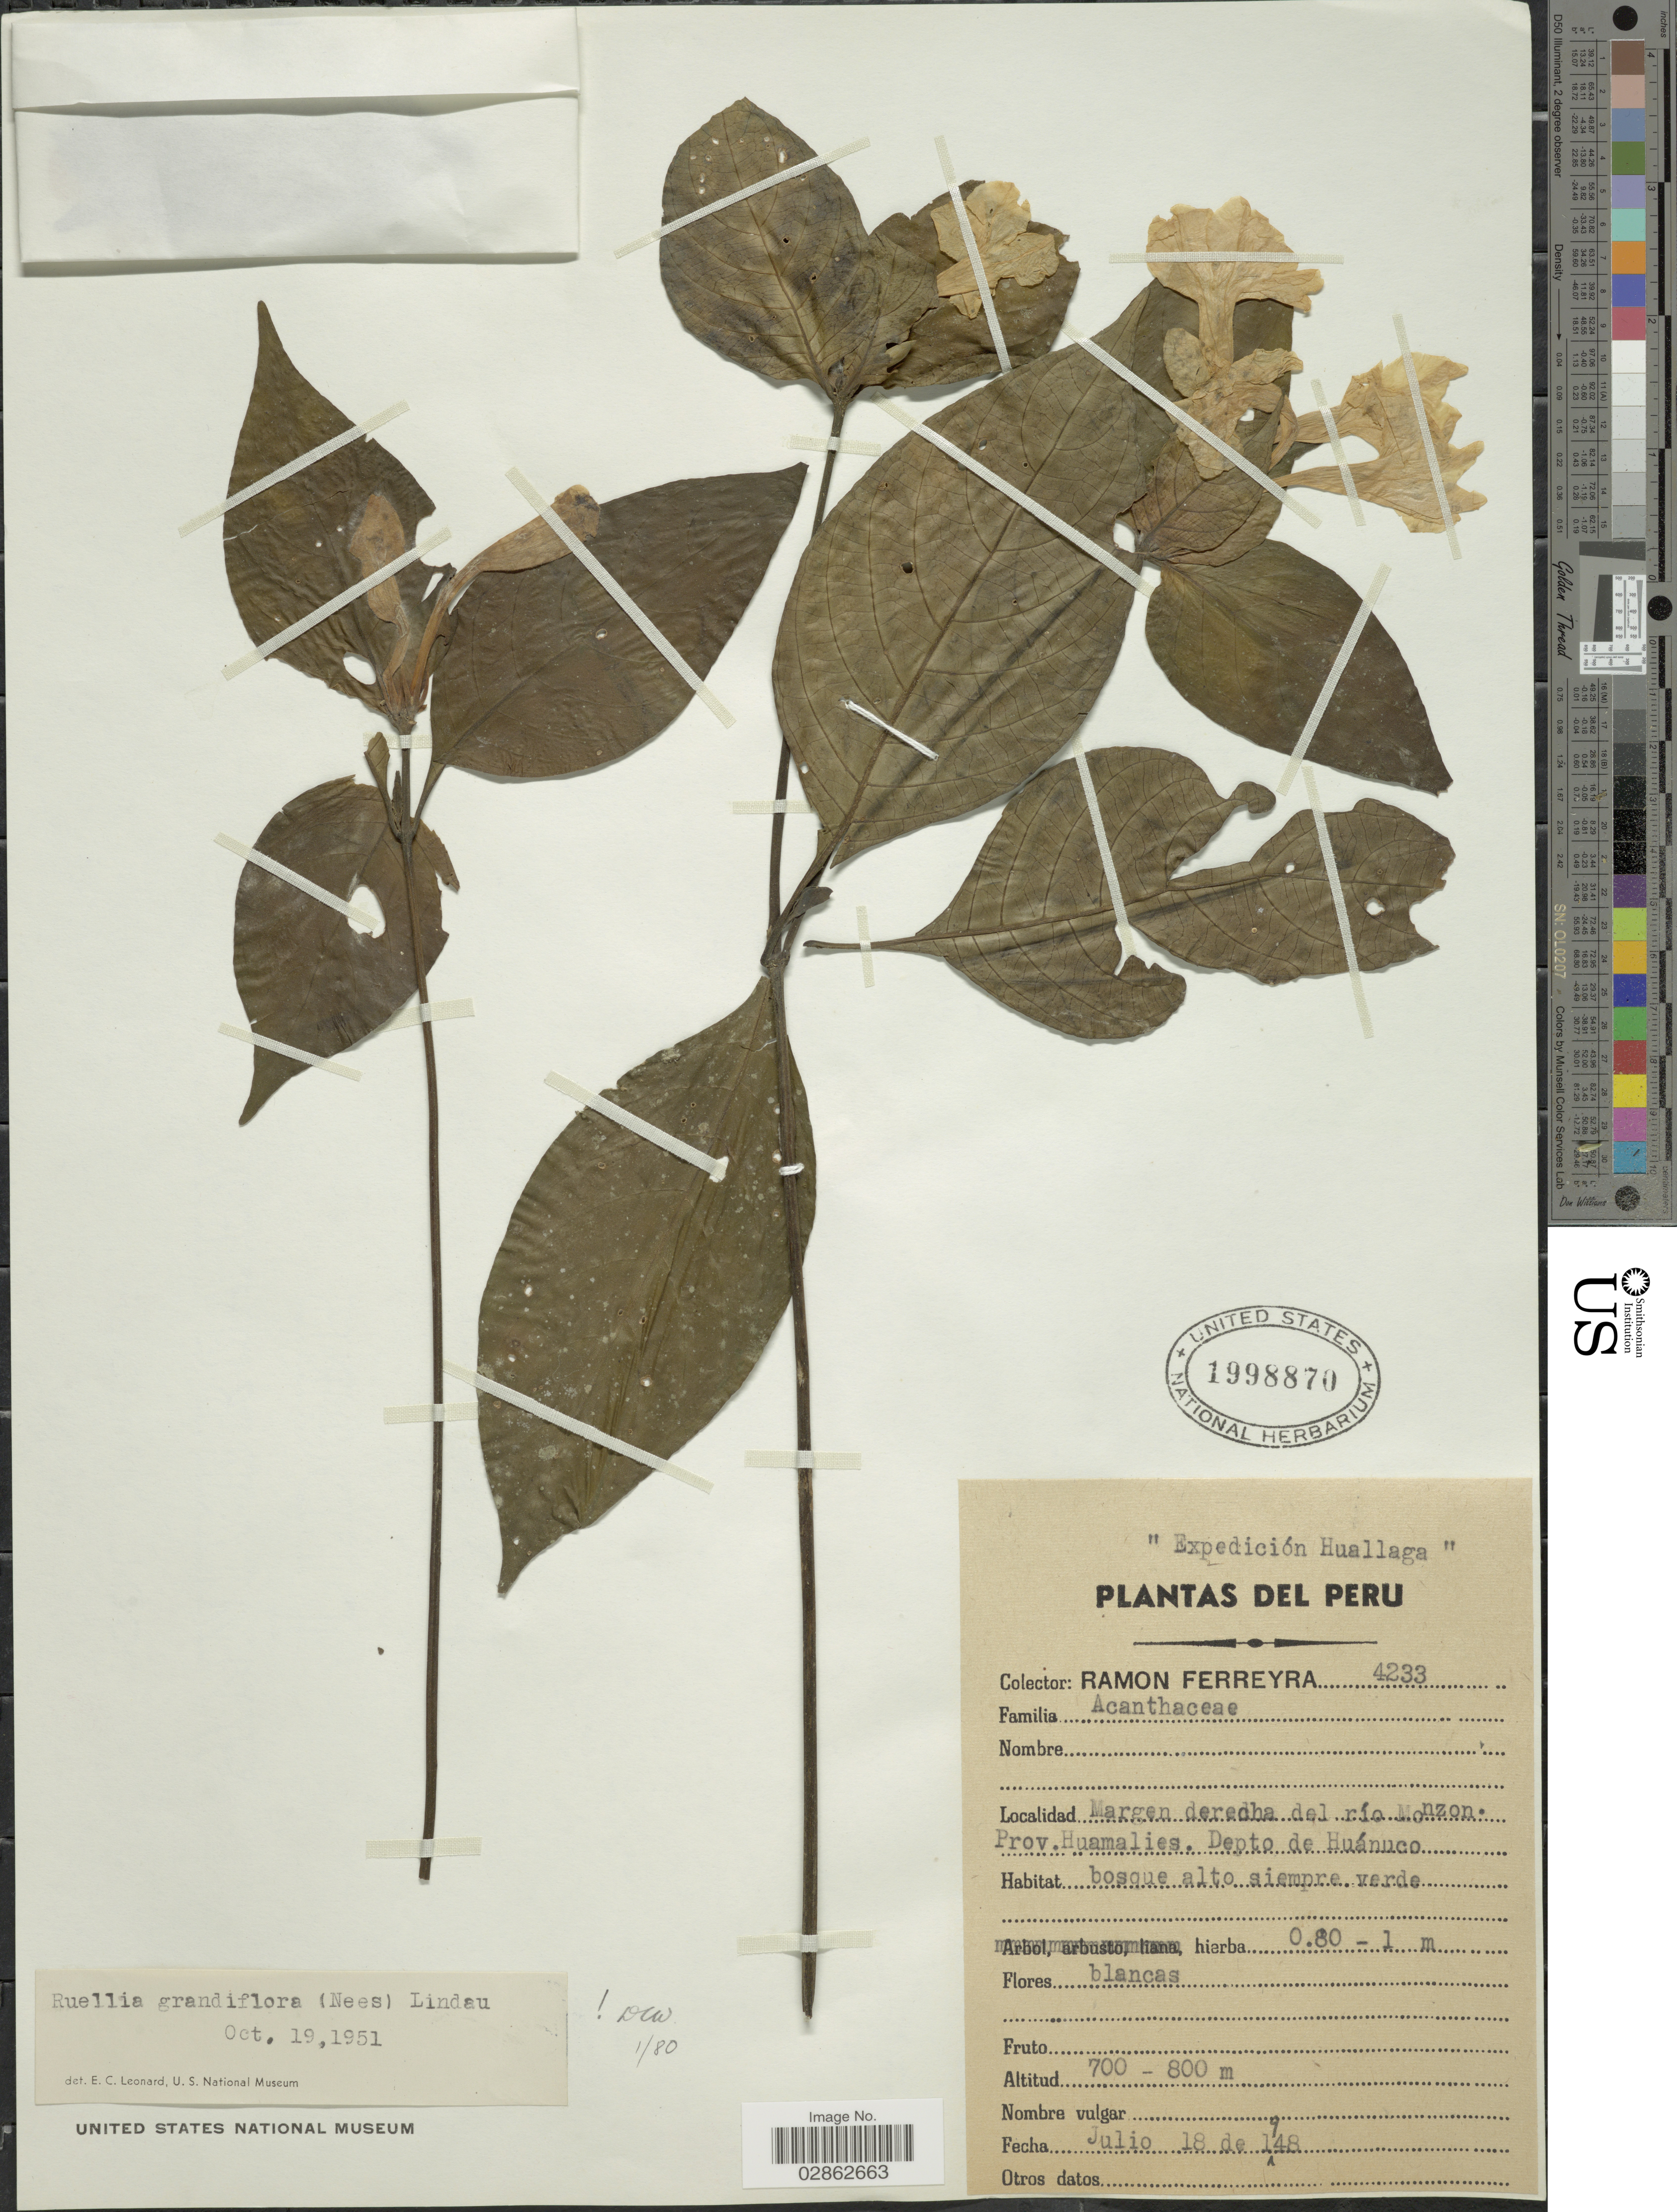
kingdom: Plantae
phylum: Tracheophyta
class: Magnoliopsida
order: Lamiales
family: Acanthaceae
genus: Ruellia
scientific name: Ruellia yurimaguensis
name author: Lindau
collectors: R. A. Ferreyra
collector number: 4233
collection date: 1948-07-18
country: Peru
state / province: Huánuco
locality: Margen derecha del río Monzon. Prov. Huamalies. Depto. de Huánuco.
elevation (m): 700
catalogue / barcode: US 1998870